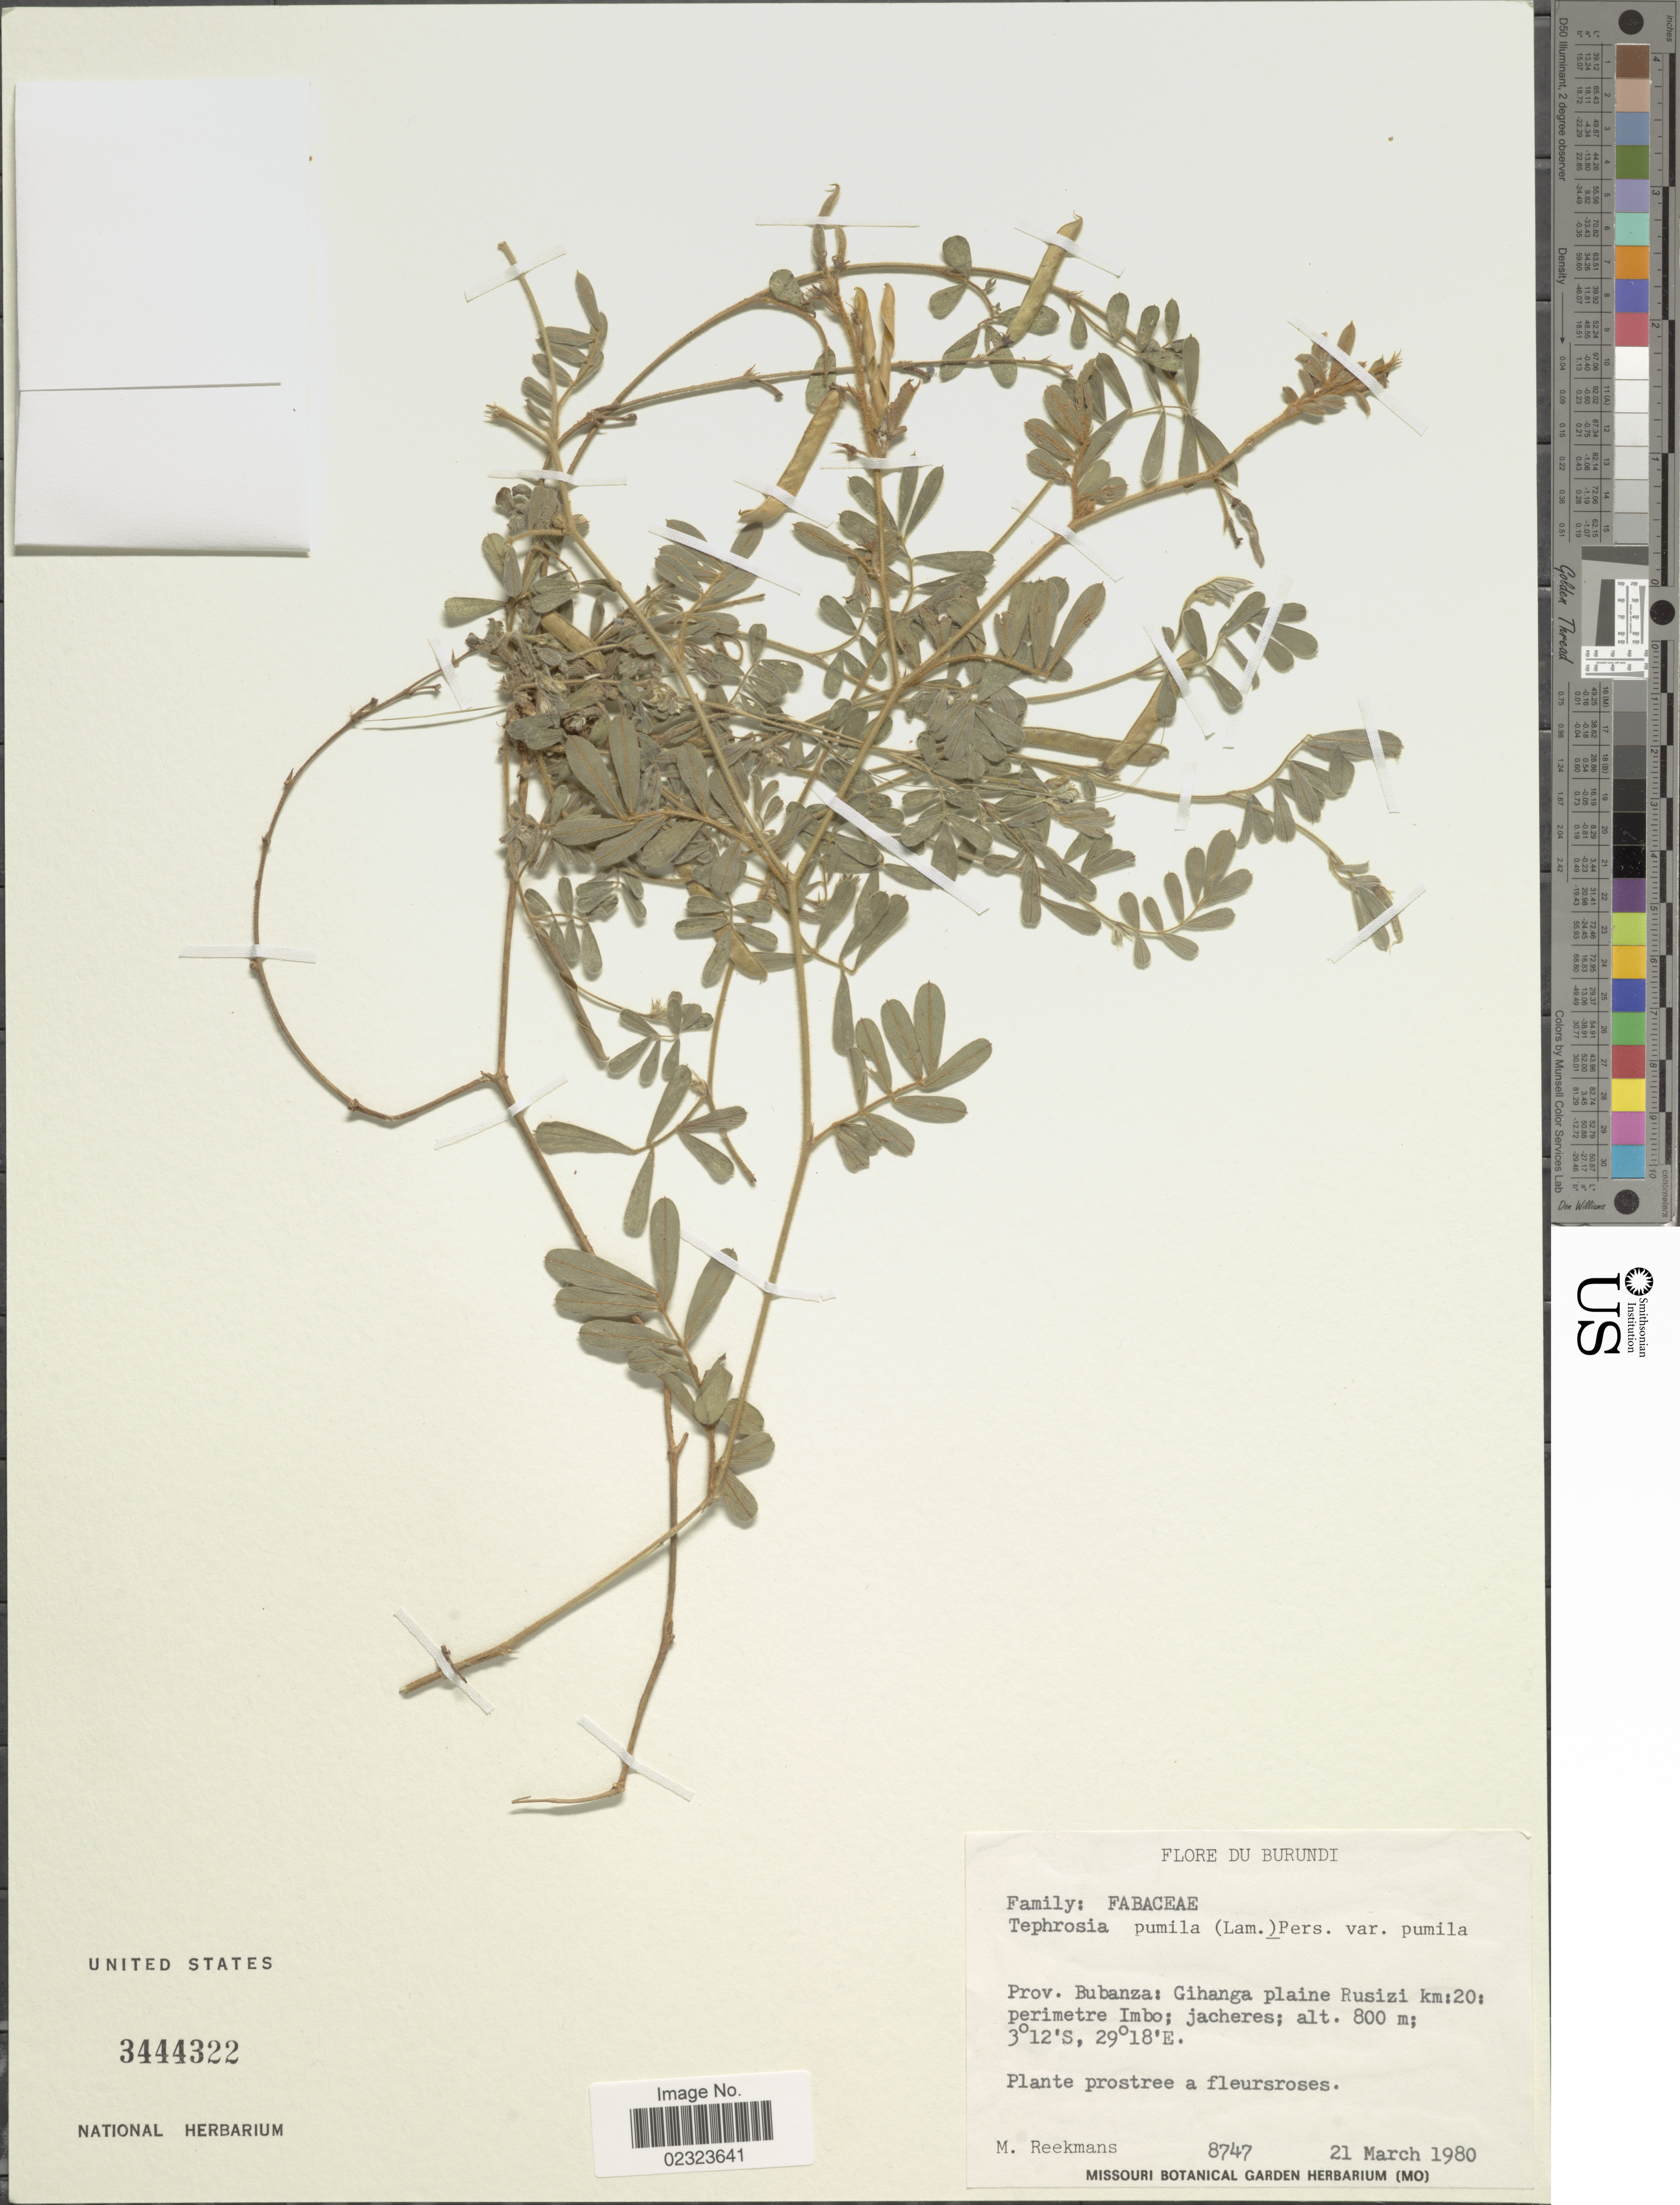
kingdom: Plantae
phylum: Tracheophyta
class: Magnoliopsida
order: Fabales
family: Fabaceae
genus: Tephrosia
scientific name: Tephrosia nana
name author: Kotschy ex Schweinf.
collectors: M. Reekmans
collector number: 8747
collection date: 1980-03-21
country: Burundi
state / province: Bubanza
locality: Gihanga plains Rusizi km: 20: perimetre Imbo; jachere.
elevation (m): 800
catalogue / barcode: US 3444322